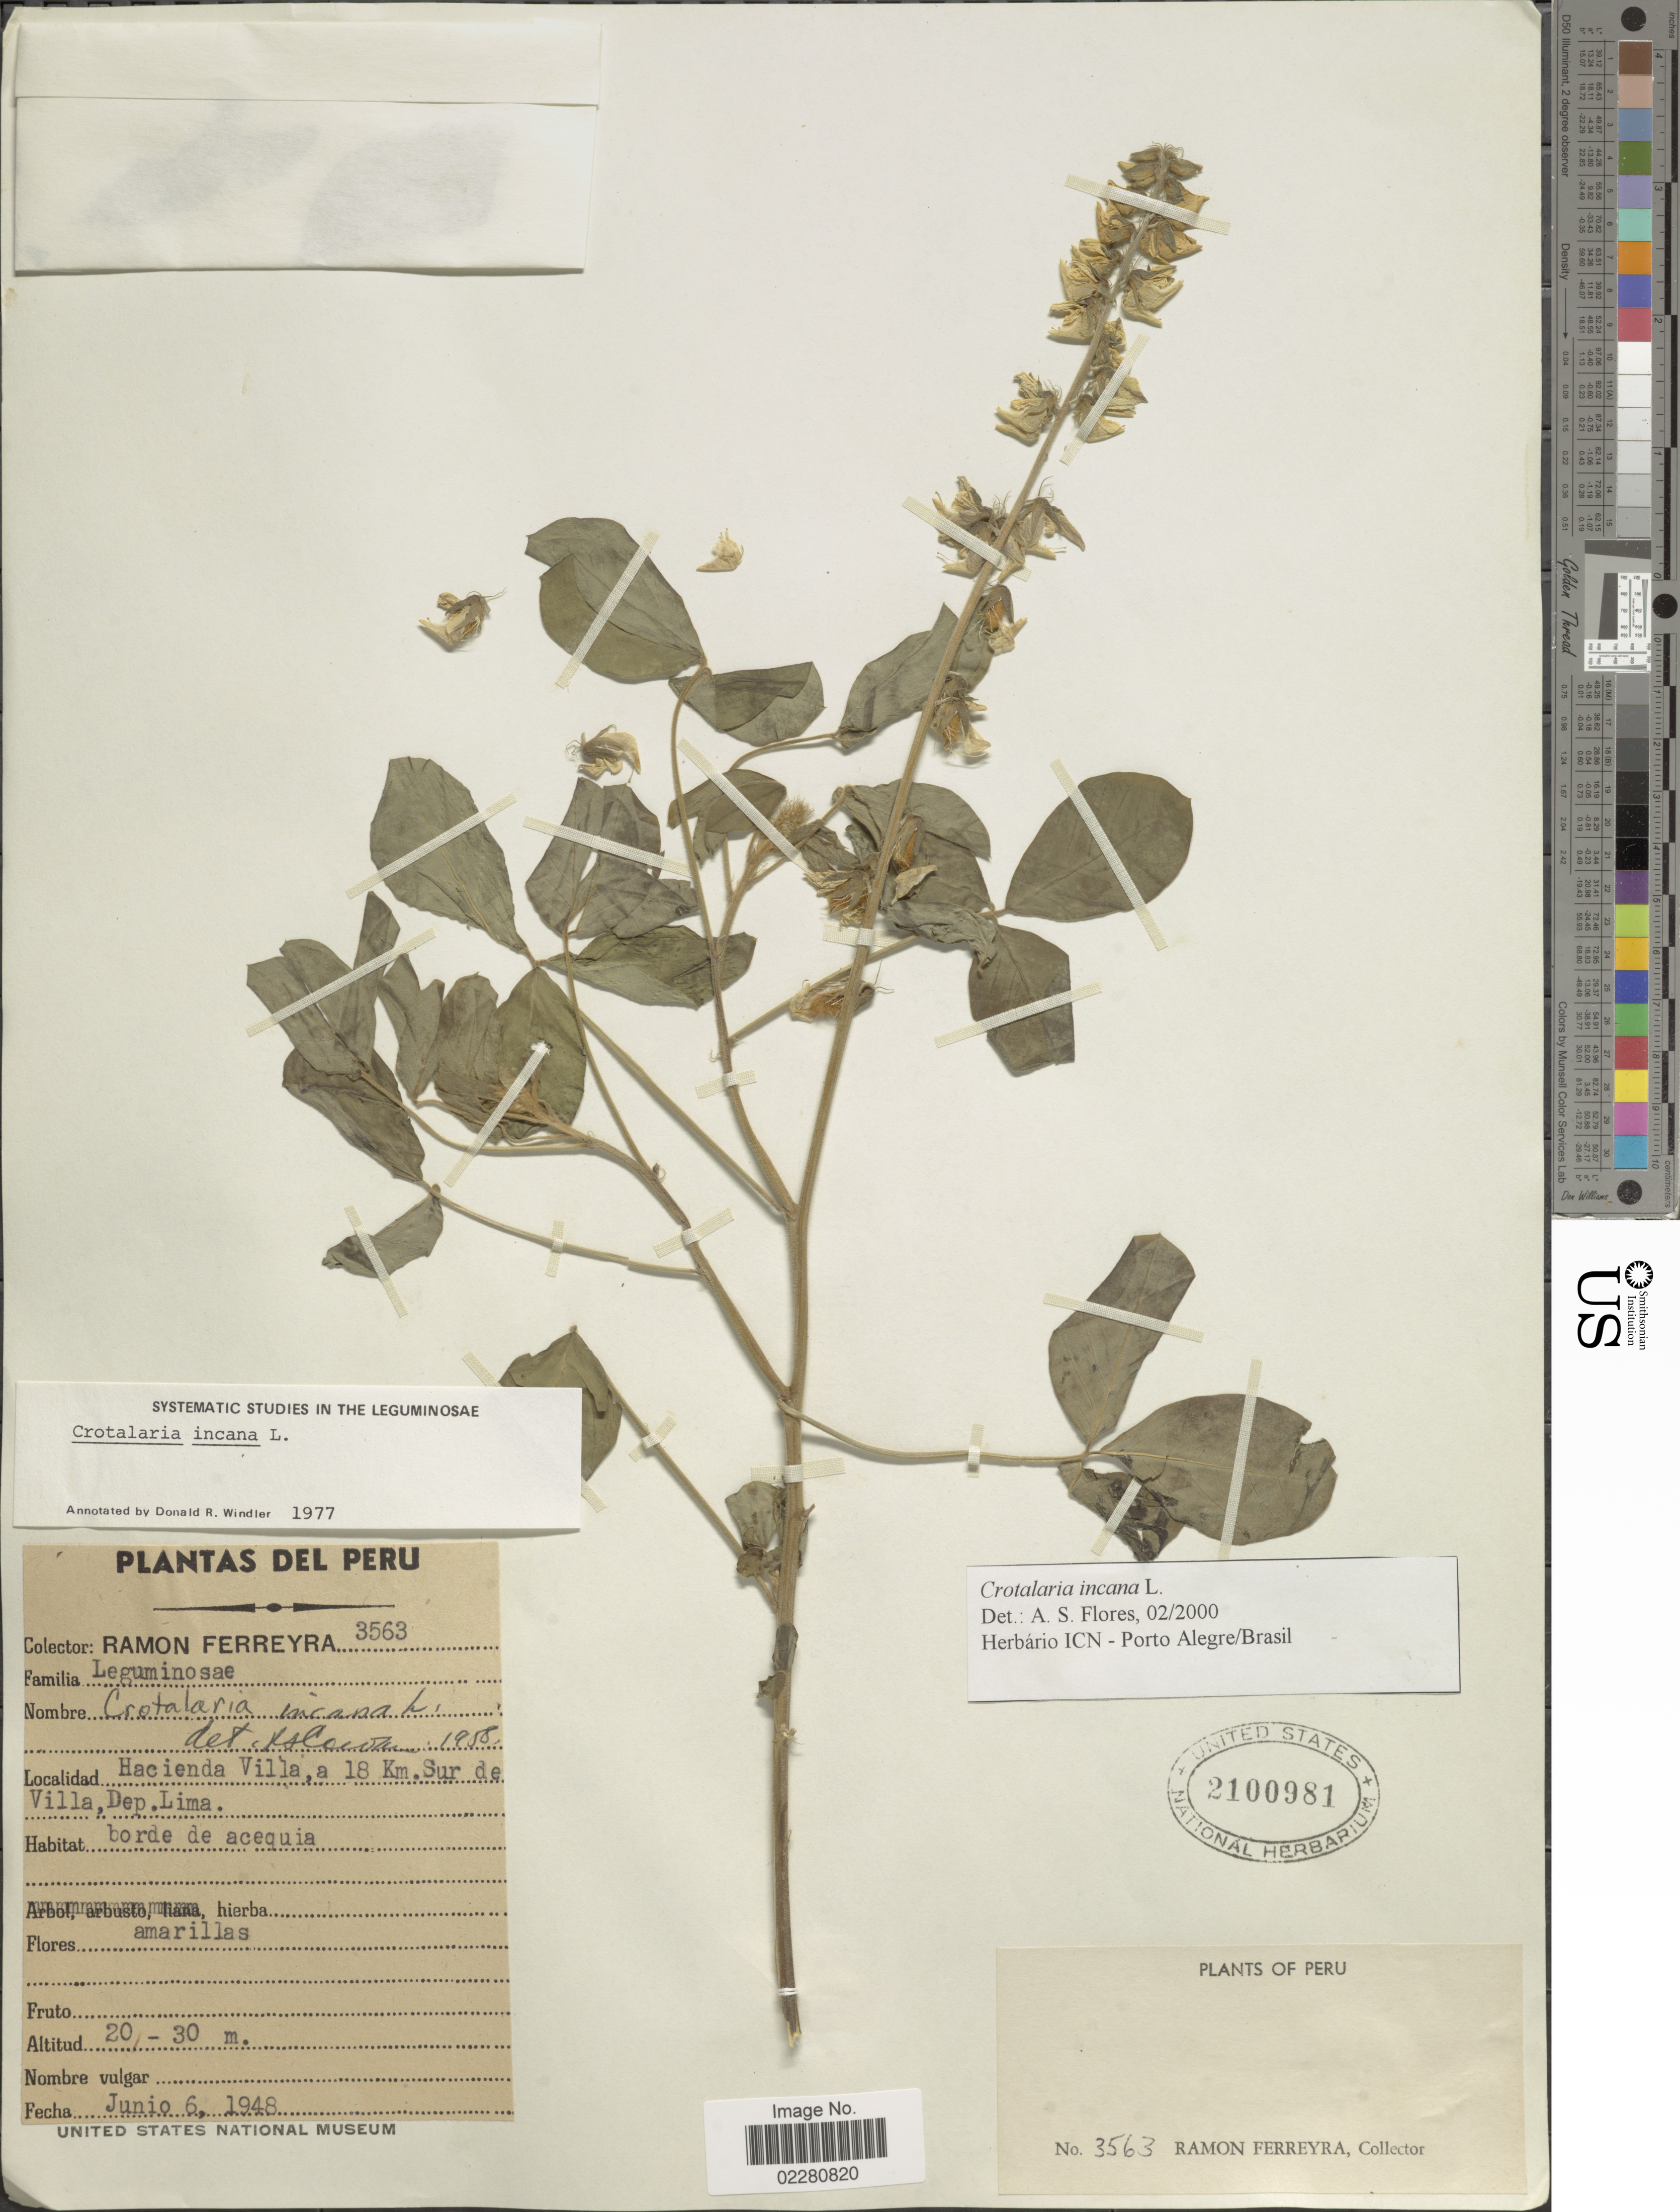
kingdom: Plantae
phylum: Tracheophyta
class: Magnoliopsida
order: Fabales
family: Fabaceae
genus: Crotalaria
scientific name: Crotalaria incana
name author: L.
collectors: R. A. Ferreyra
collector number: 3563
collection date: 1948-06-06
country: Peru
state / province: Lima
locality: Hacienda Villa, a 18 Km. Sur de Villa, Dep. Lima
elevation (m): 20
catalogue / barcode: US 2100981